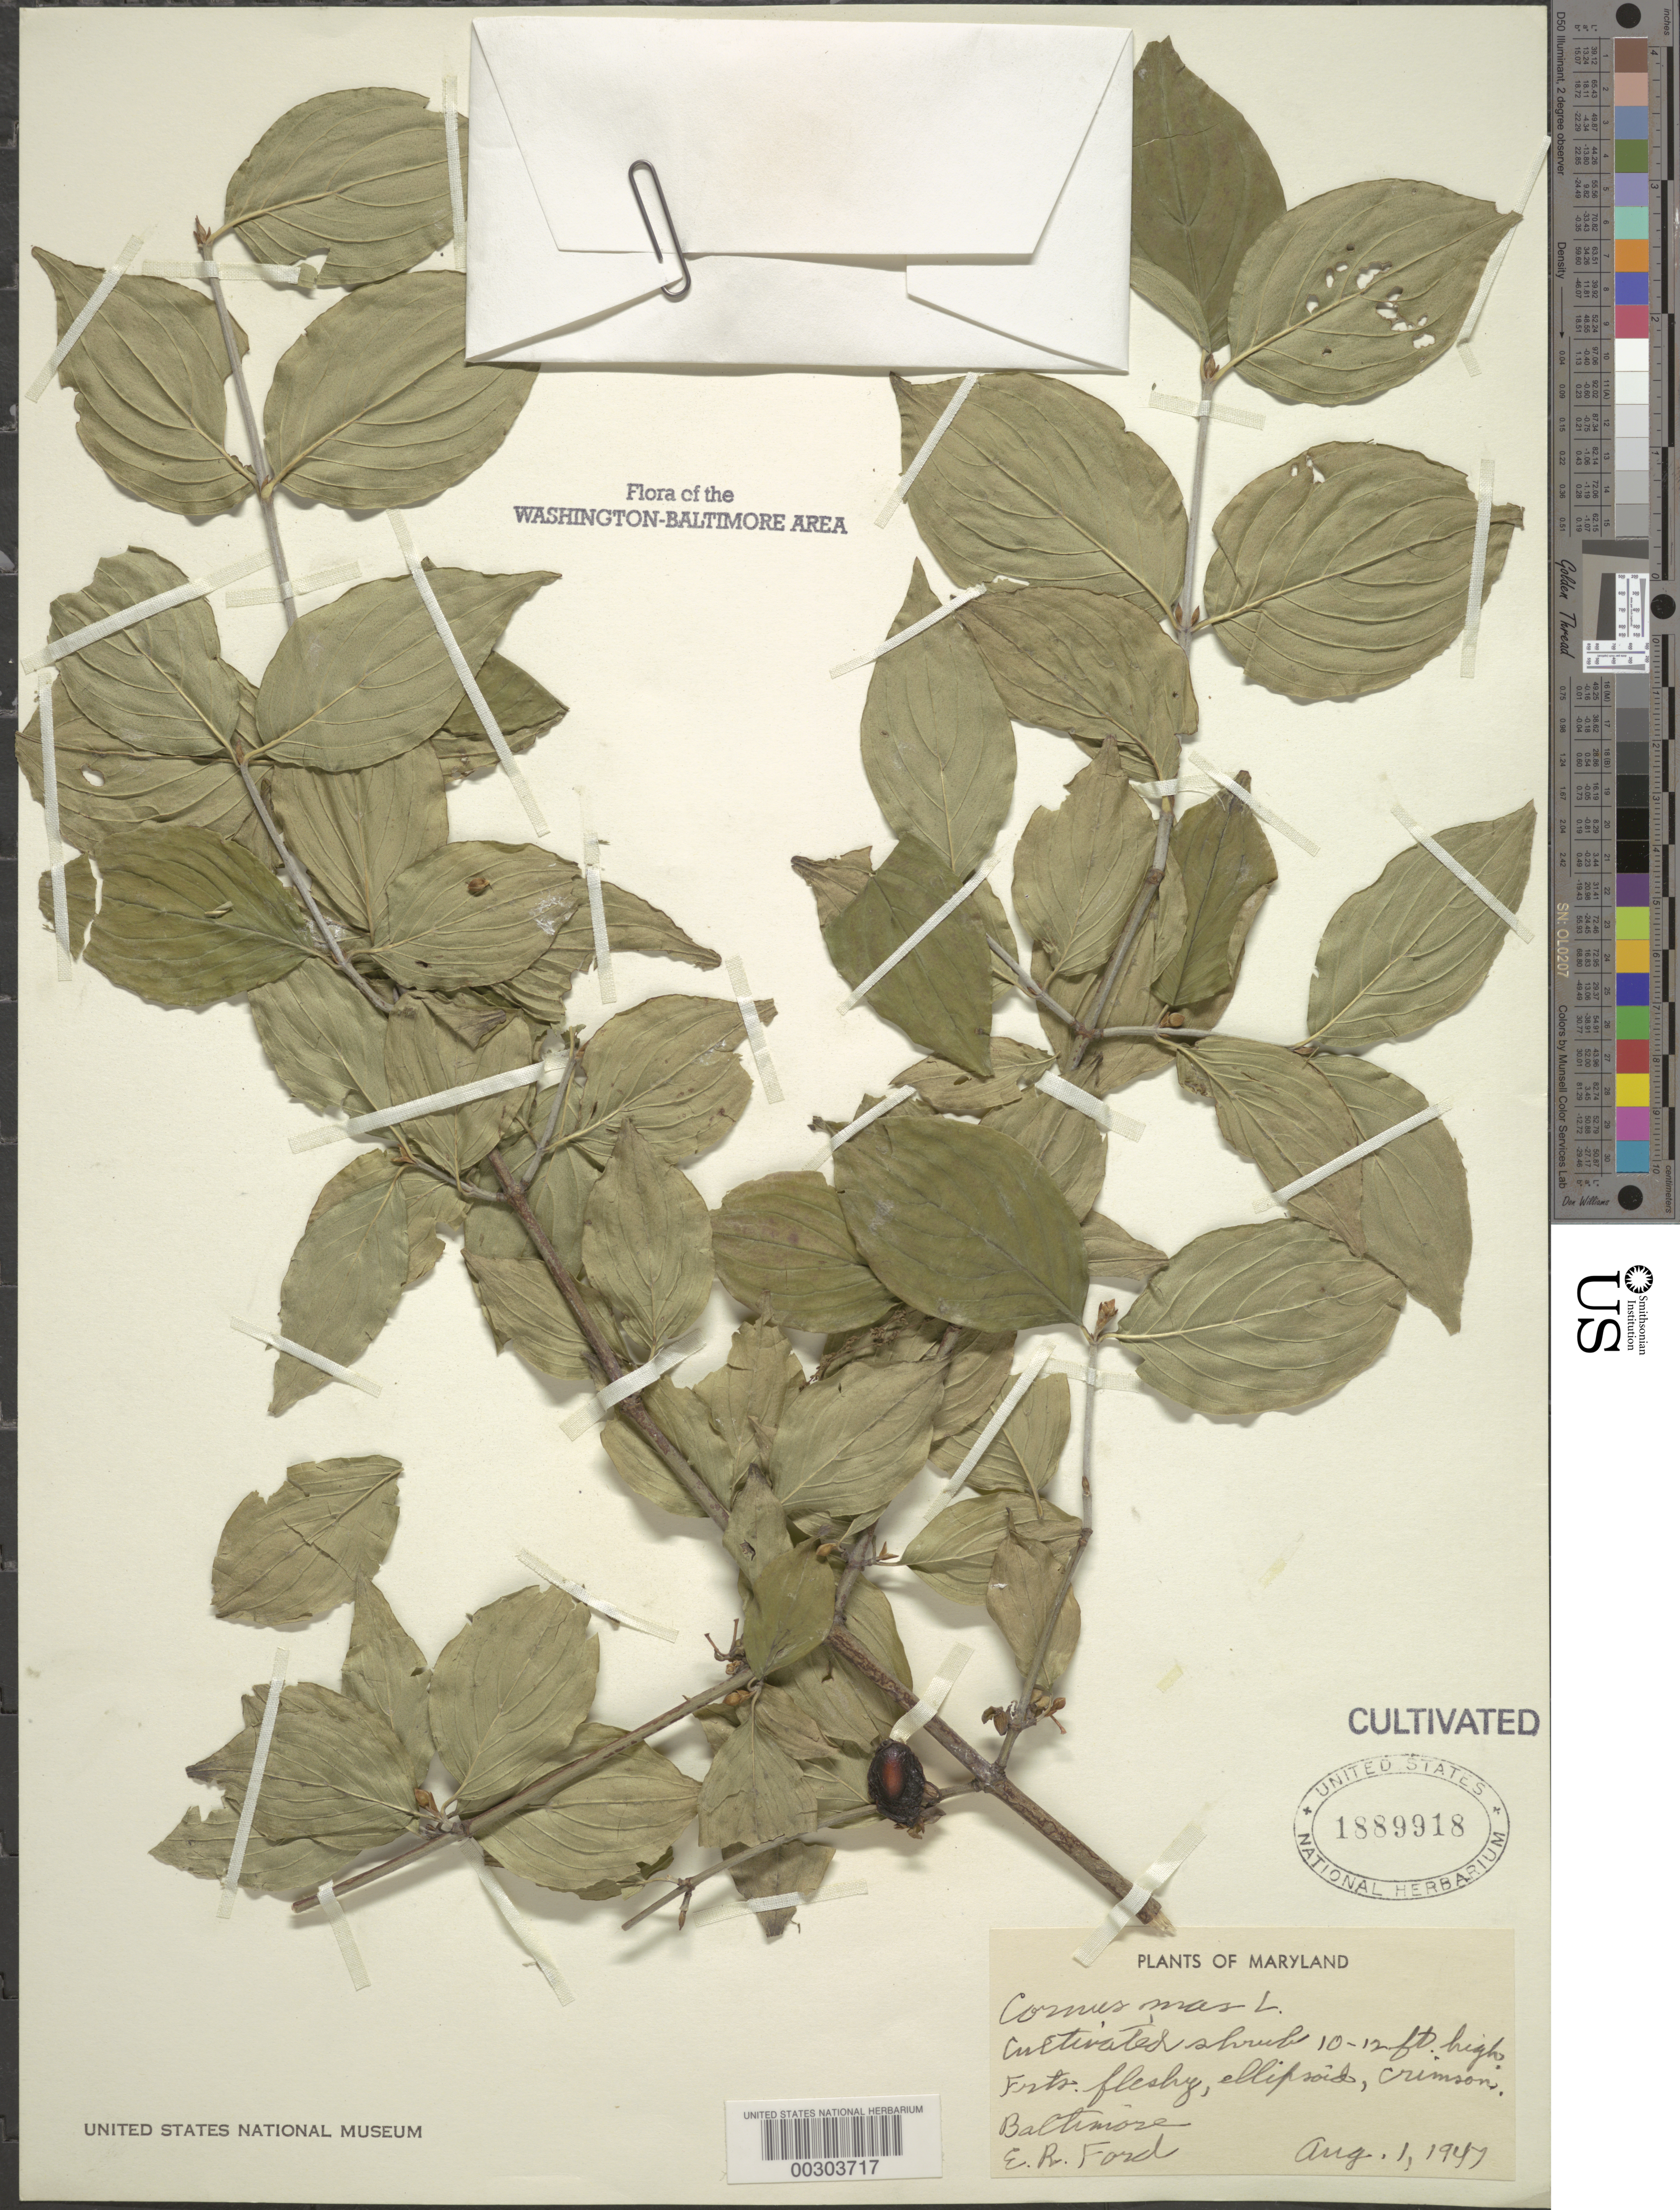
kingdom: Plantae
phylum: Tracheophyta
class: Magnoliopsida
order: Cornales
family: Cornaceae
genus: Cornus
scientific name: Cornus mas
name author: L.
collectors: E. Ford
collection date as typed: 01 Aug 1947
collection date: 1947-08-01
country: United States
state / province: Maryland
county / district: City of Baltimore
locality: Baltimore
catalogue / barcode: US 1889918